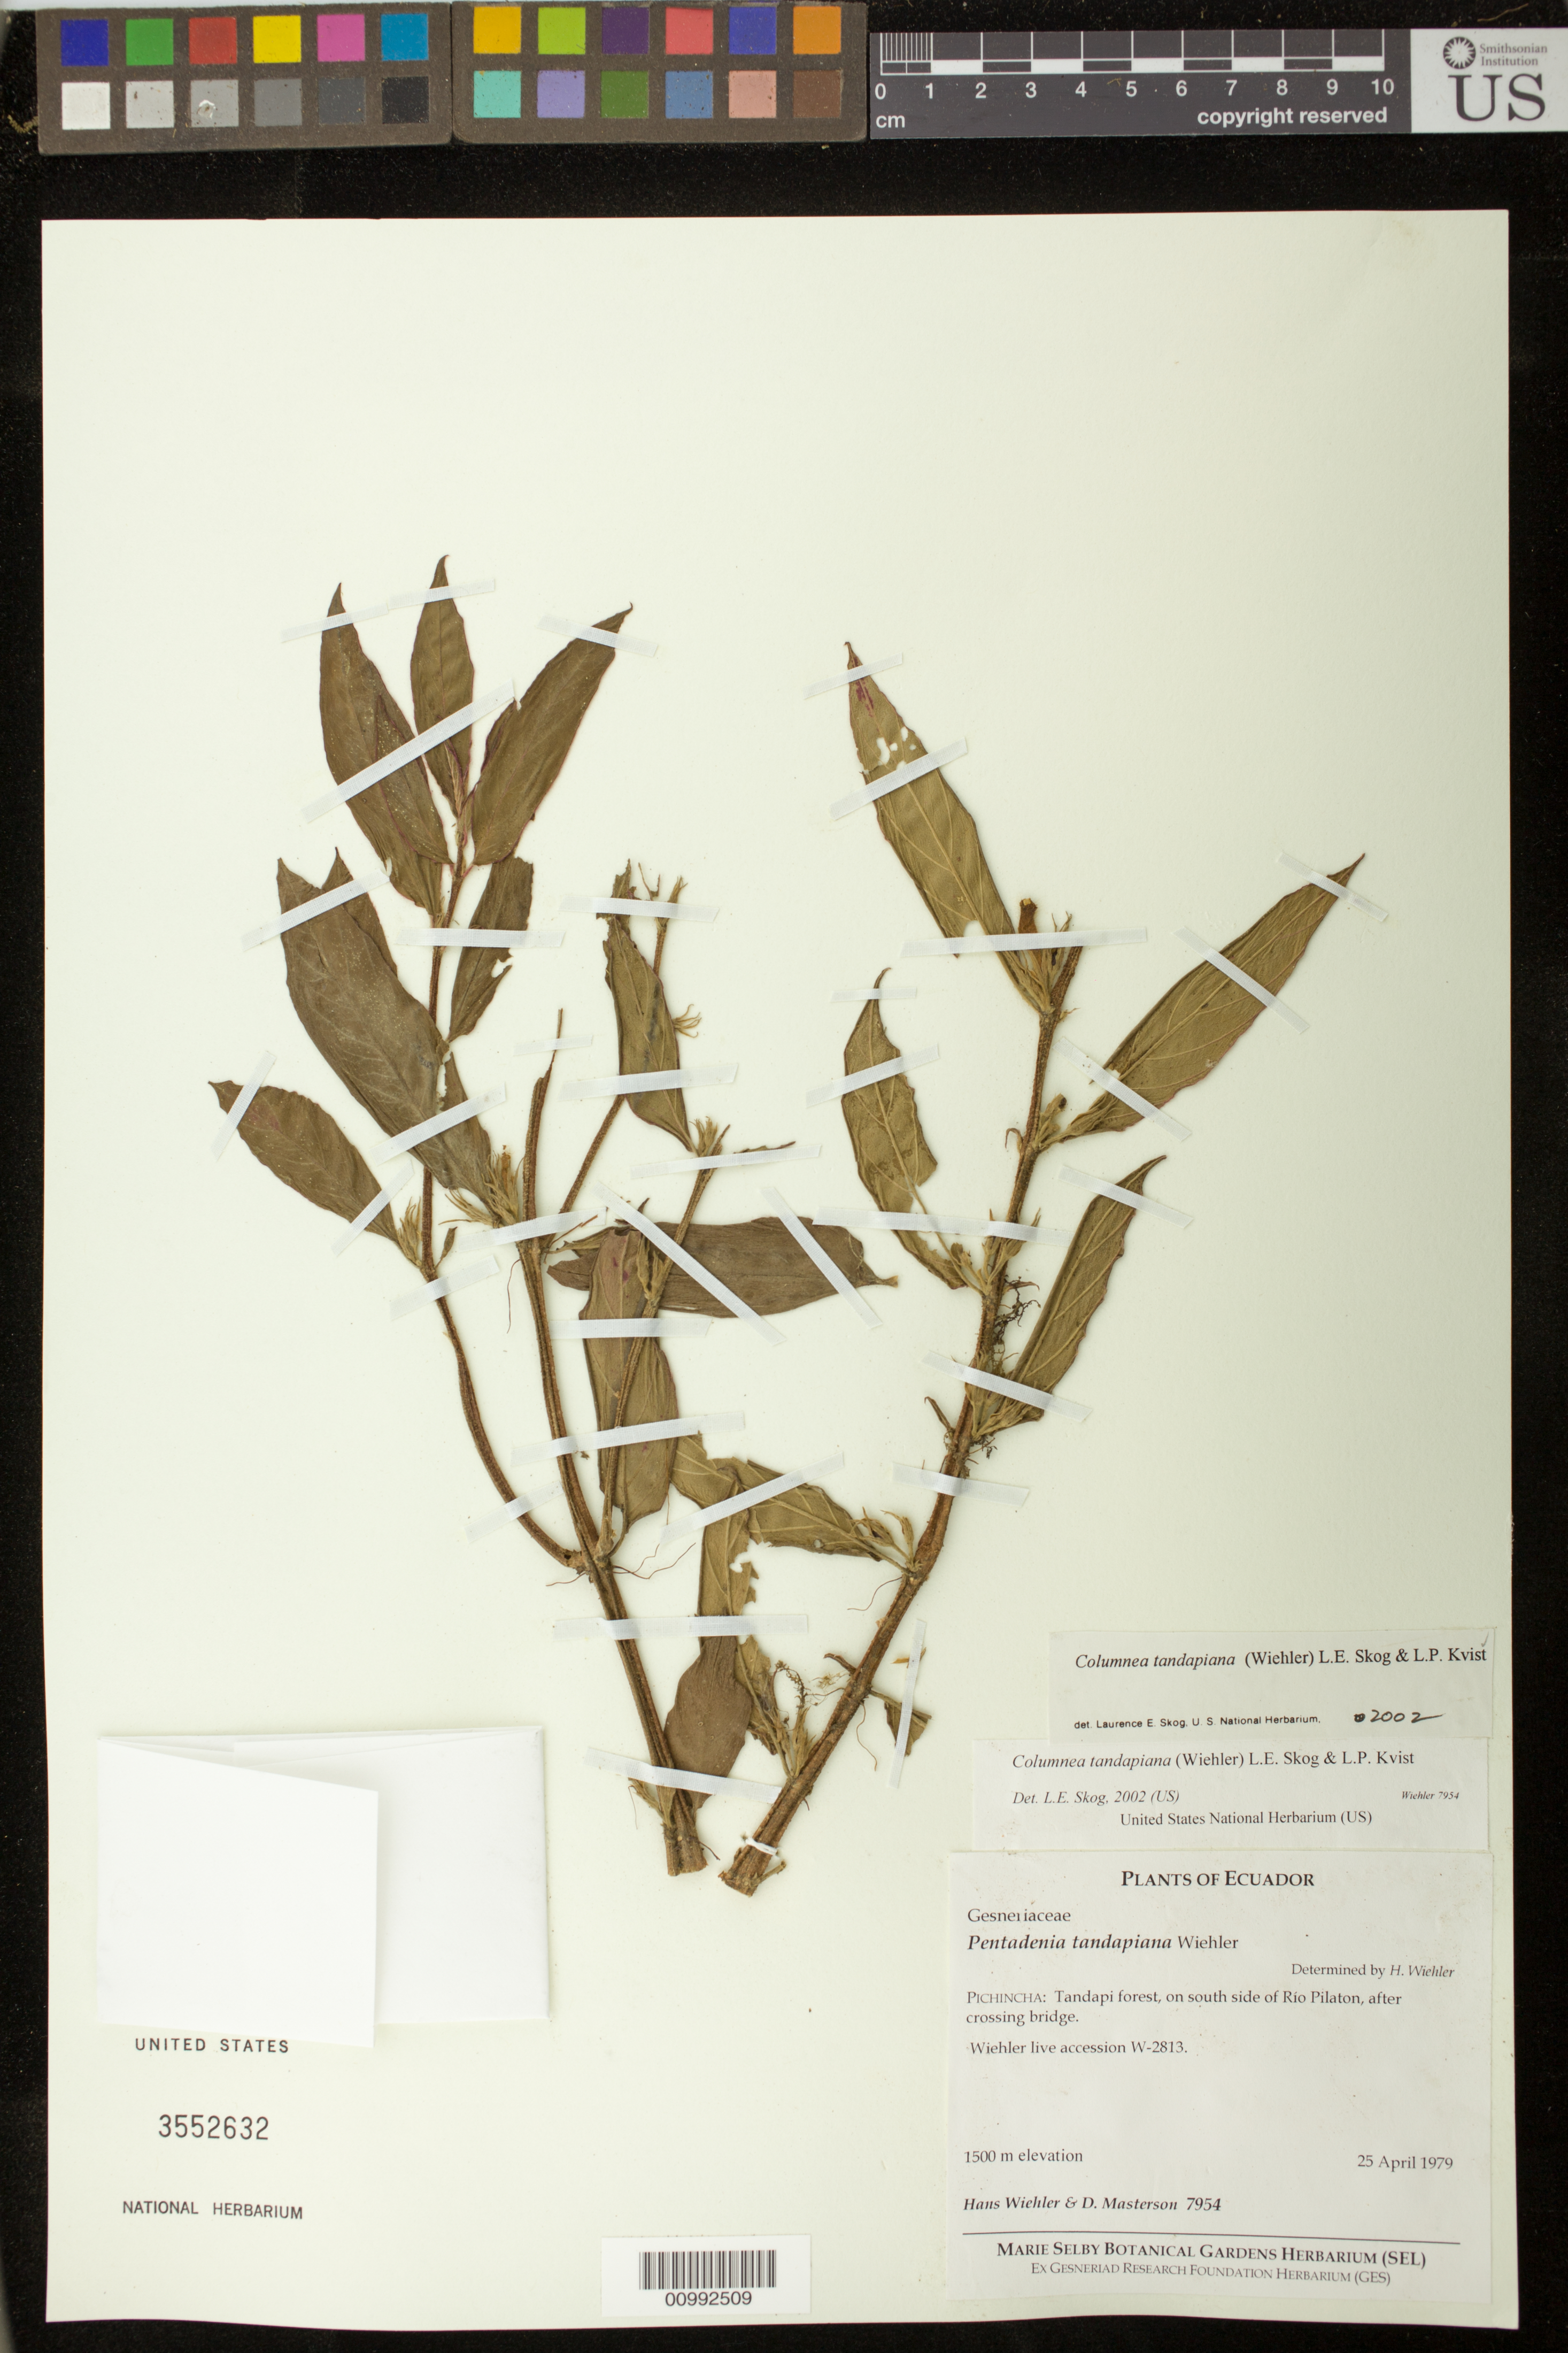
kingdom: Plantae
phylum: Tracheophyta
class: Magnoliopsida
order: Lamiales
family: Gesneriaceae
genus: Columnea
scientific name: Columnea tandapiana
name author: (Wiehler) L.E. Skog & L.P. Kvist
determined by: Skog, Laurence E.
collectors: H. J. Wiehler & D. Masterson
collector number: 7954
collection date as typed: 25 Apr 1979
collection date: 1979-04-25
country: Ecuador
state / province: Pichincha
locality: Pichincha: Tandapi forest, on south side of Rio Pilaton, after crossing bridge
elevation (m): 1500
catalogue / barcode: US 3552632